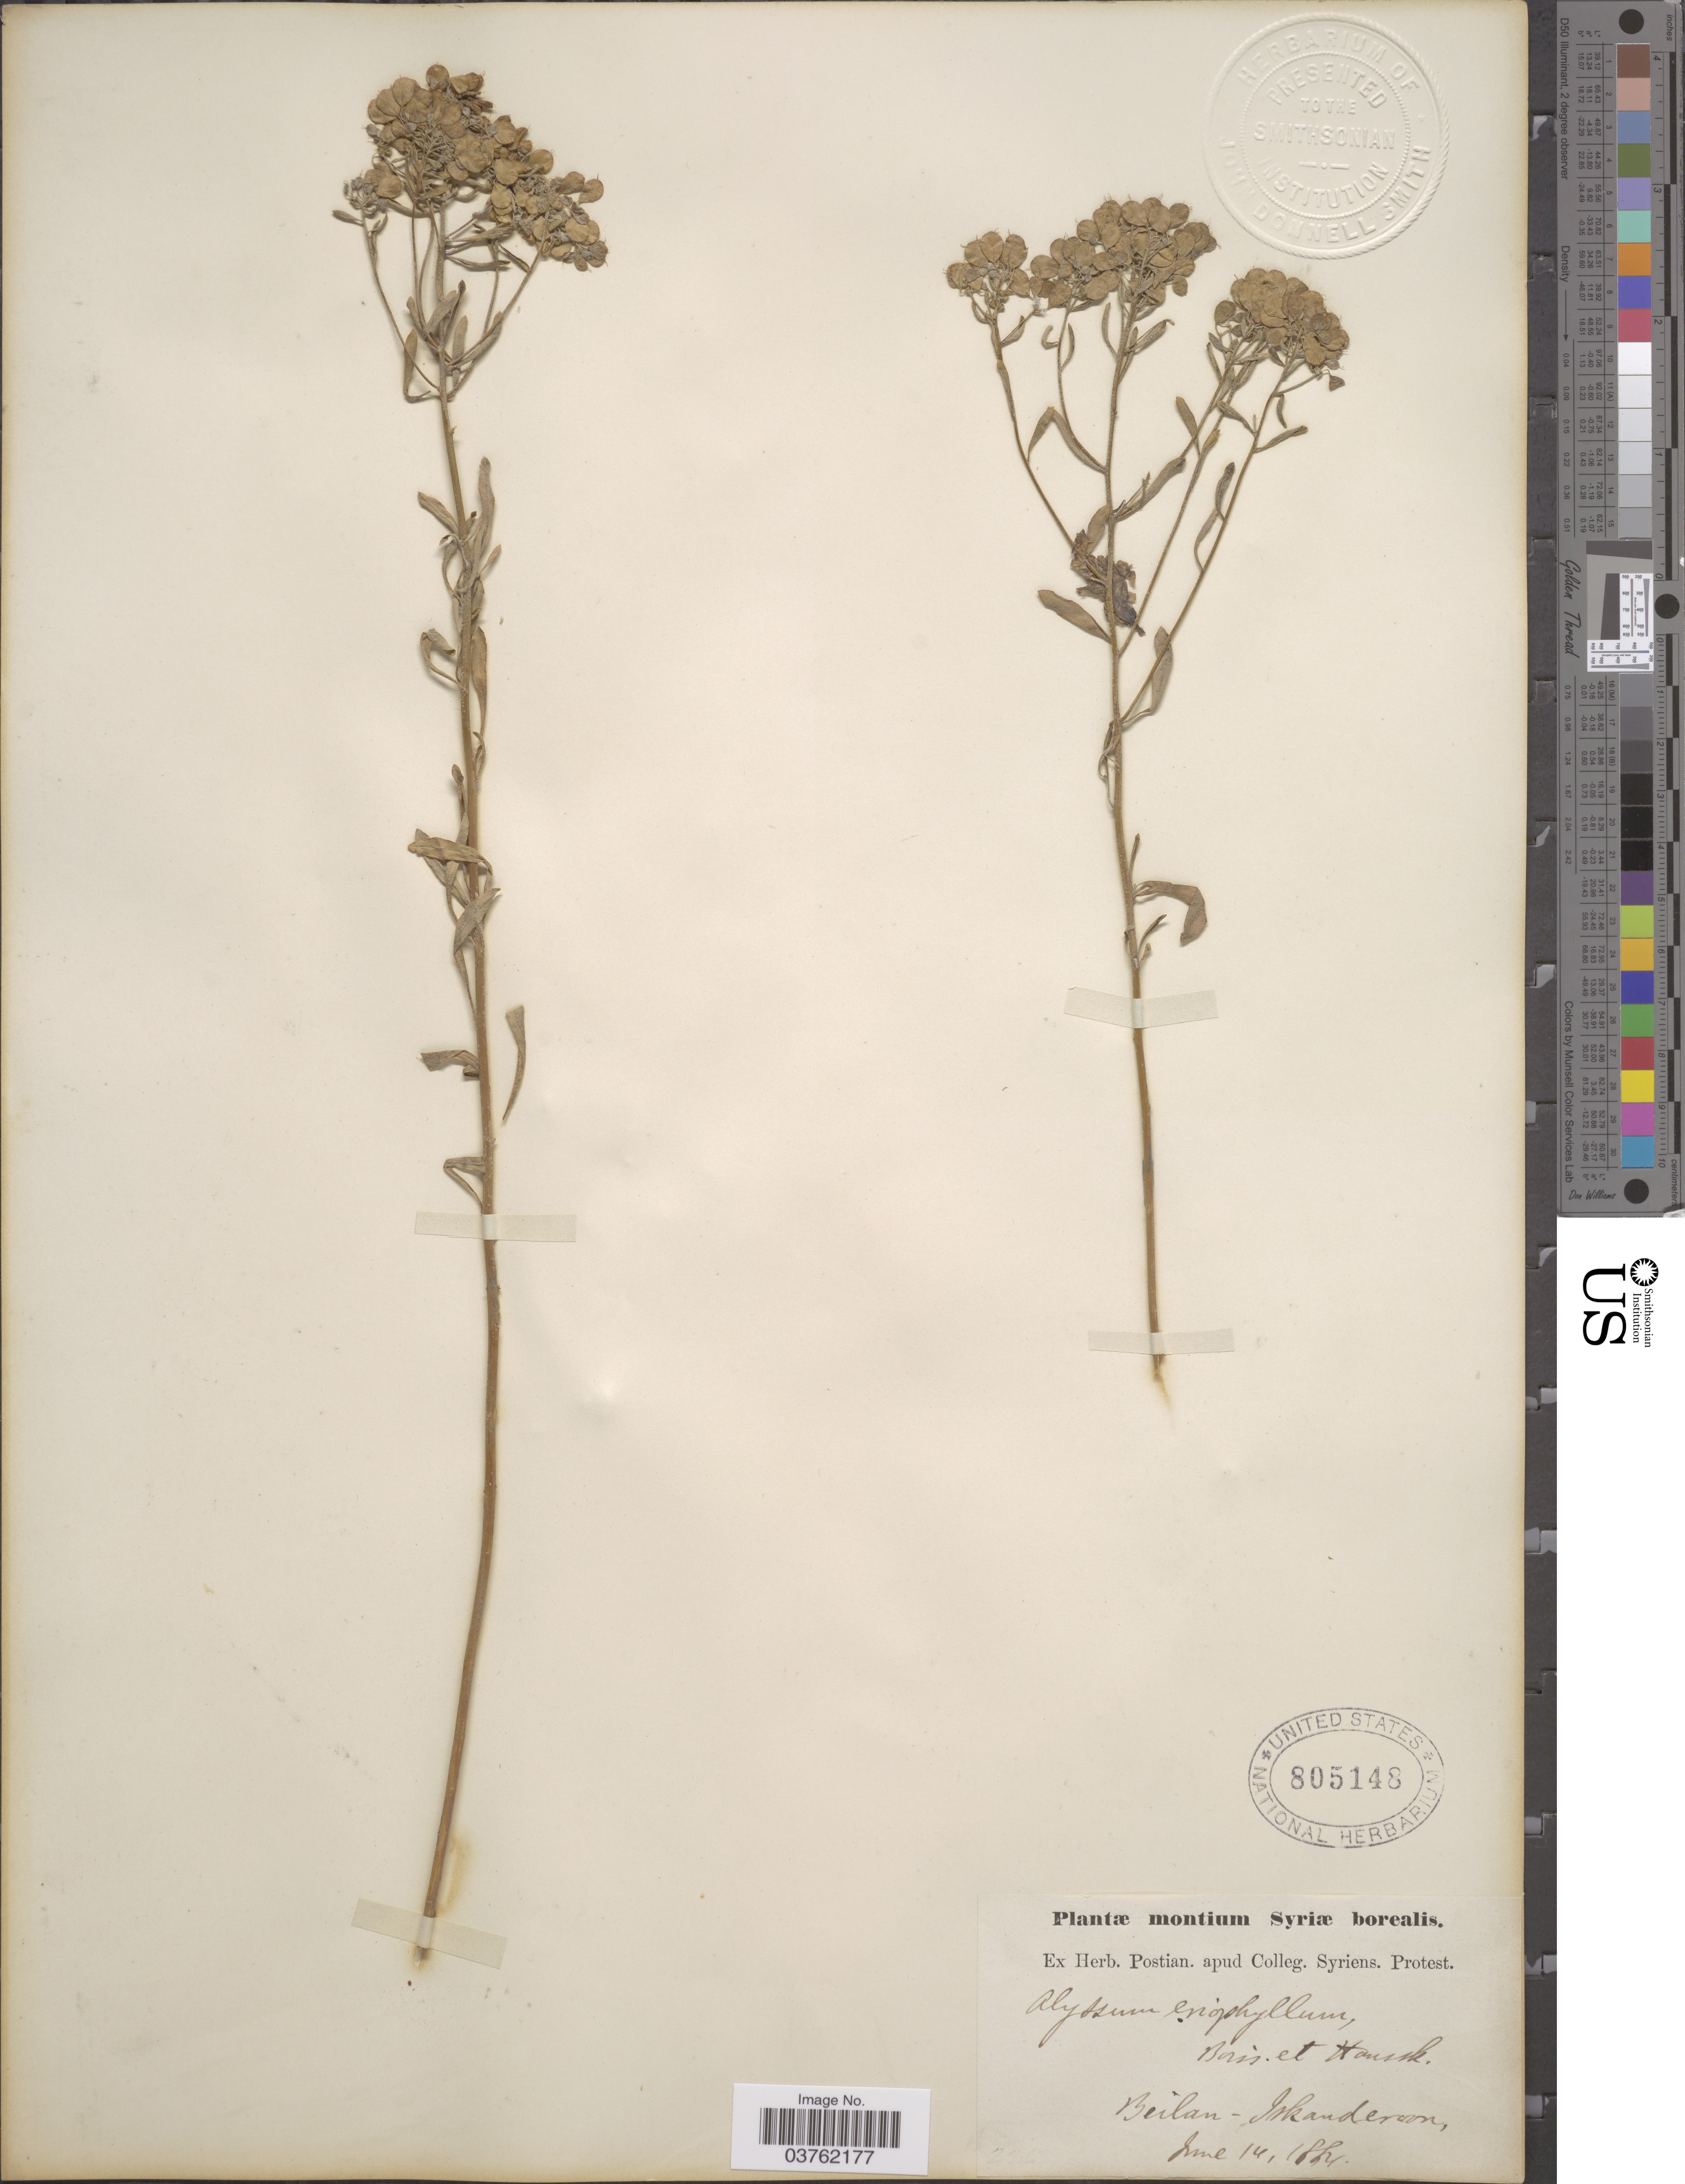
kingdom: Plantae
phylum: Tracheophyta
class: Magnoliopsida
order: Brassicales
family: Brassicaceae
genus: Alyssum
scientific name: Alyssum eriophyllum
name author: Boiss. & Hausskn.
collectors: ex herb. Postian. apud Colleg. Syriens. Protest. USE "Fannie P. A. Shepard" (10308853) AS PRIMARY COLLECTOR INSTEAD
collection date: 1884-06-14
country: Syria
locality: Montium Syriæ borealis. Beilan-Iskanderoon [interpreted].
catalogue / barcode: US 805148